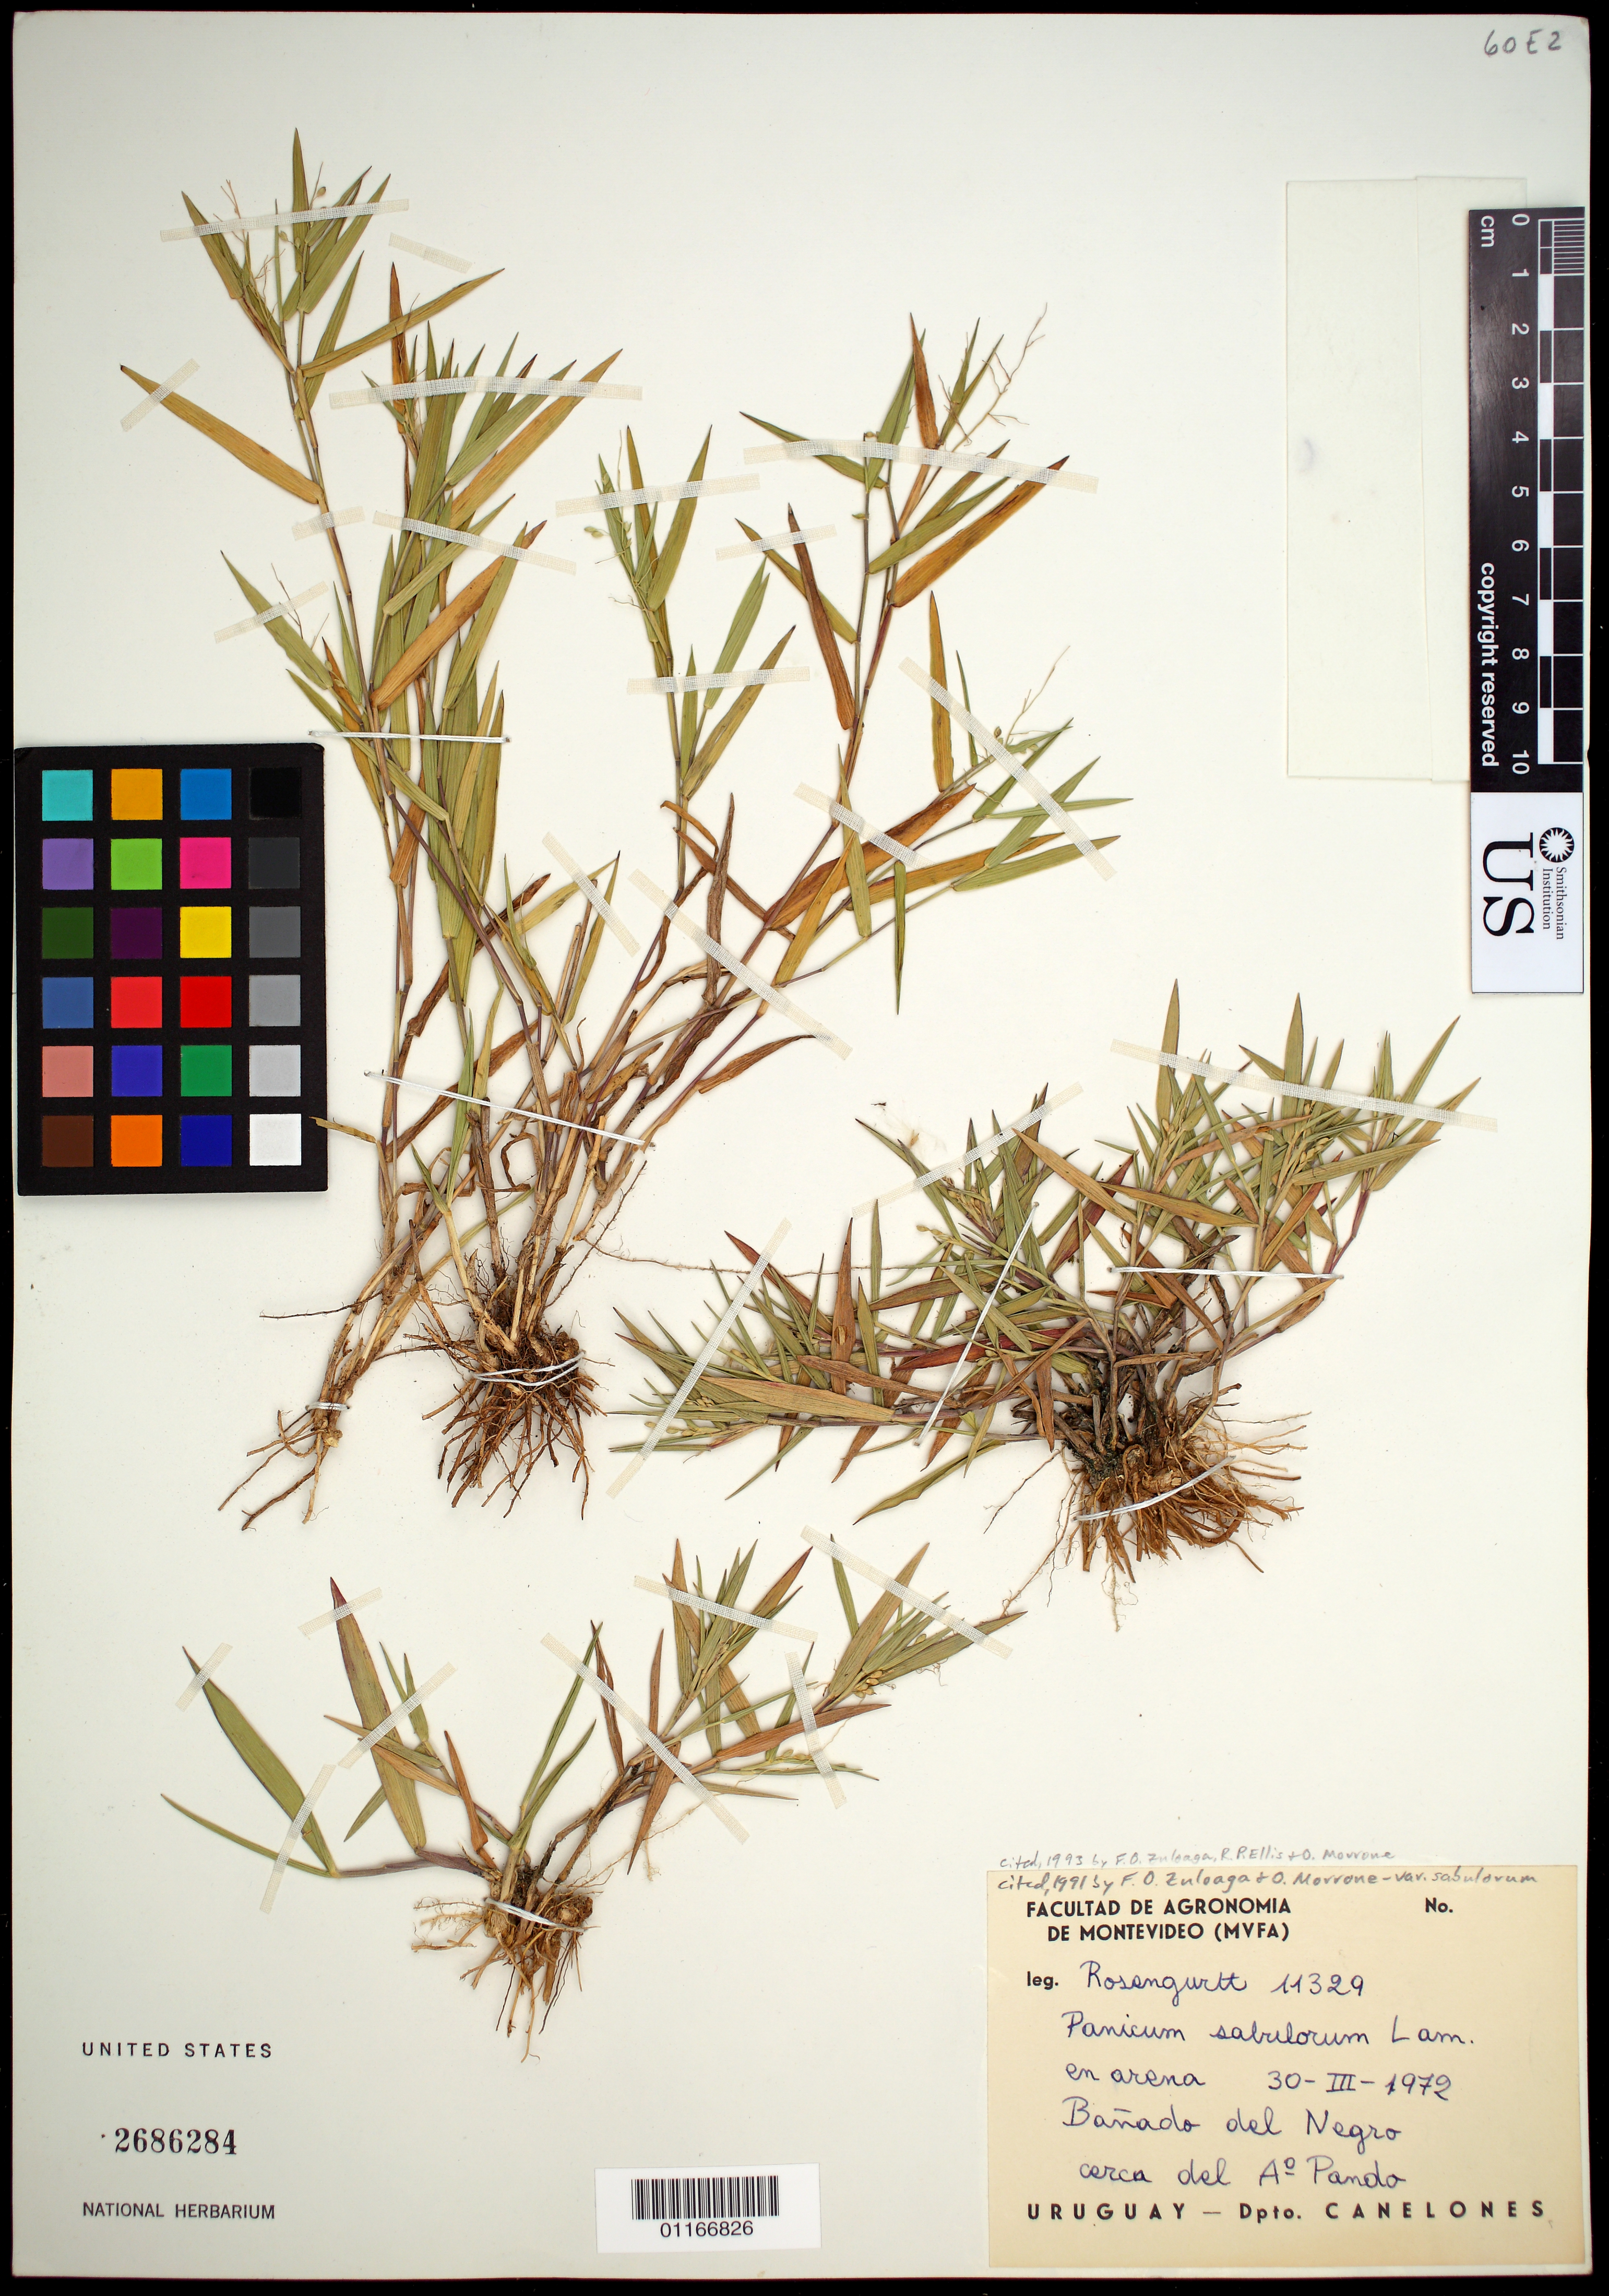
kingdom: Plantae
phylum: Tracheophyta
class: Liliopsida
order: Poales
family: Poaceae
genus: Dichanthelium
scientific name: Dichanthelium sabulorum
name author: (Lam.) Gould & C.A. Clark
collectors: B. Rosengurtt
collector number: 11329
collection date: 1972-03-30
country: Uruguay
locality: Banado del Negro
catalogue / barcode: US 2686284